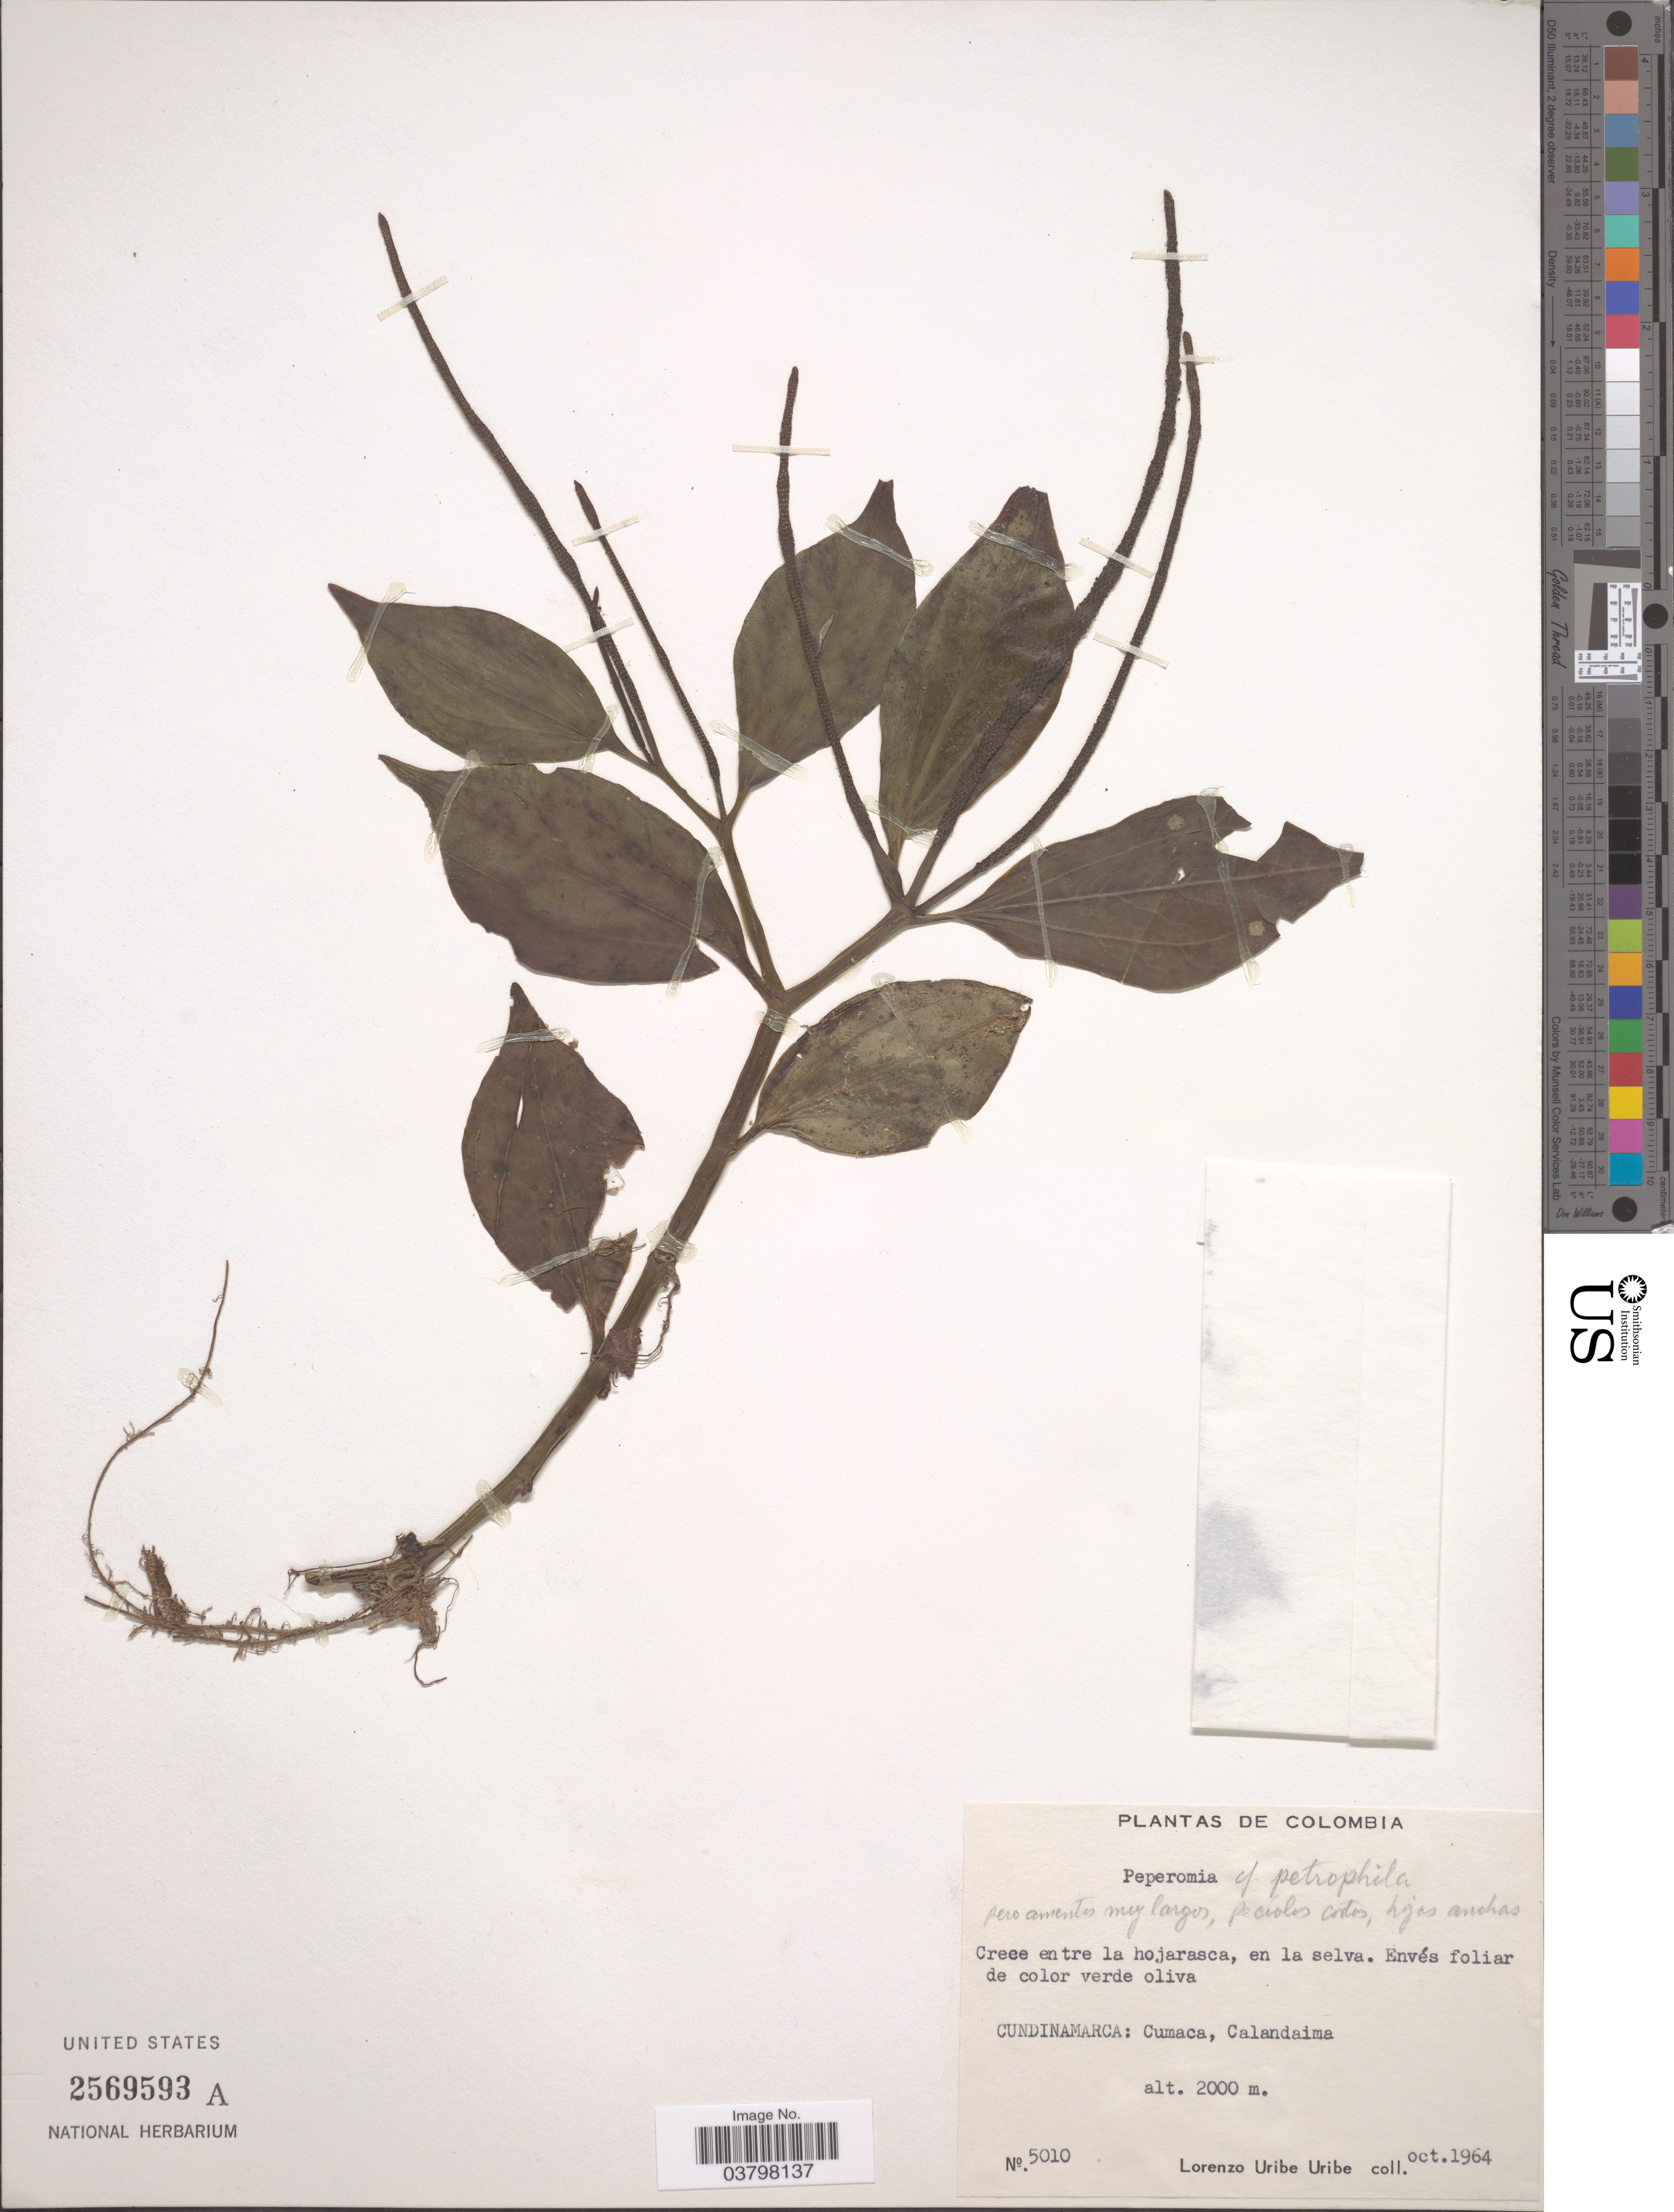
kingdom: Plantae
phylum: Tracheophyta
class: Magnoliopsida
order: Piperales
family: Piperaceae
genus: Peperomia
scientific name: Peperomia petrophila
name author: C. DC.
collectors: L. Uribe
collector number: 5010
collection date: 1964-10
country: Colombia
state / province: Cundinamarca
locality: Cumaca, Calandaima.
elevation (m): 2000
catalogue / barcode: US 2569593A